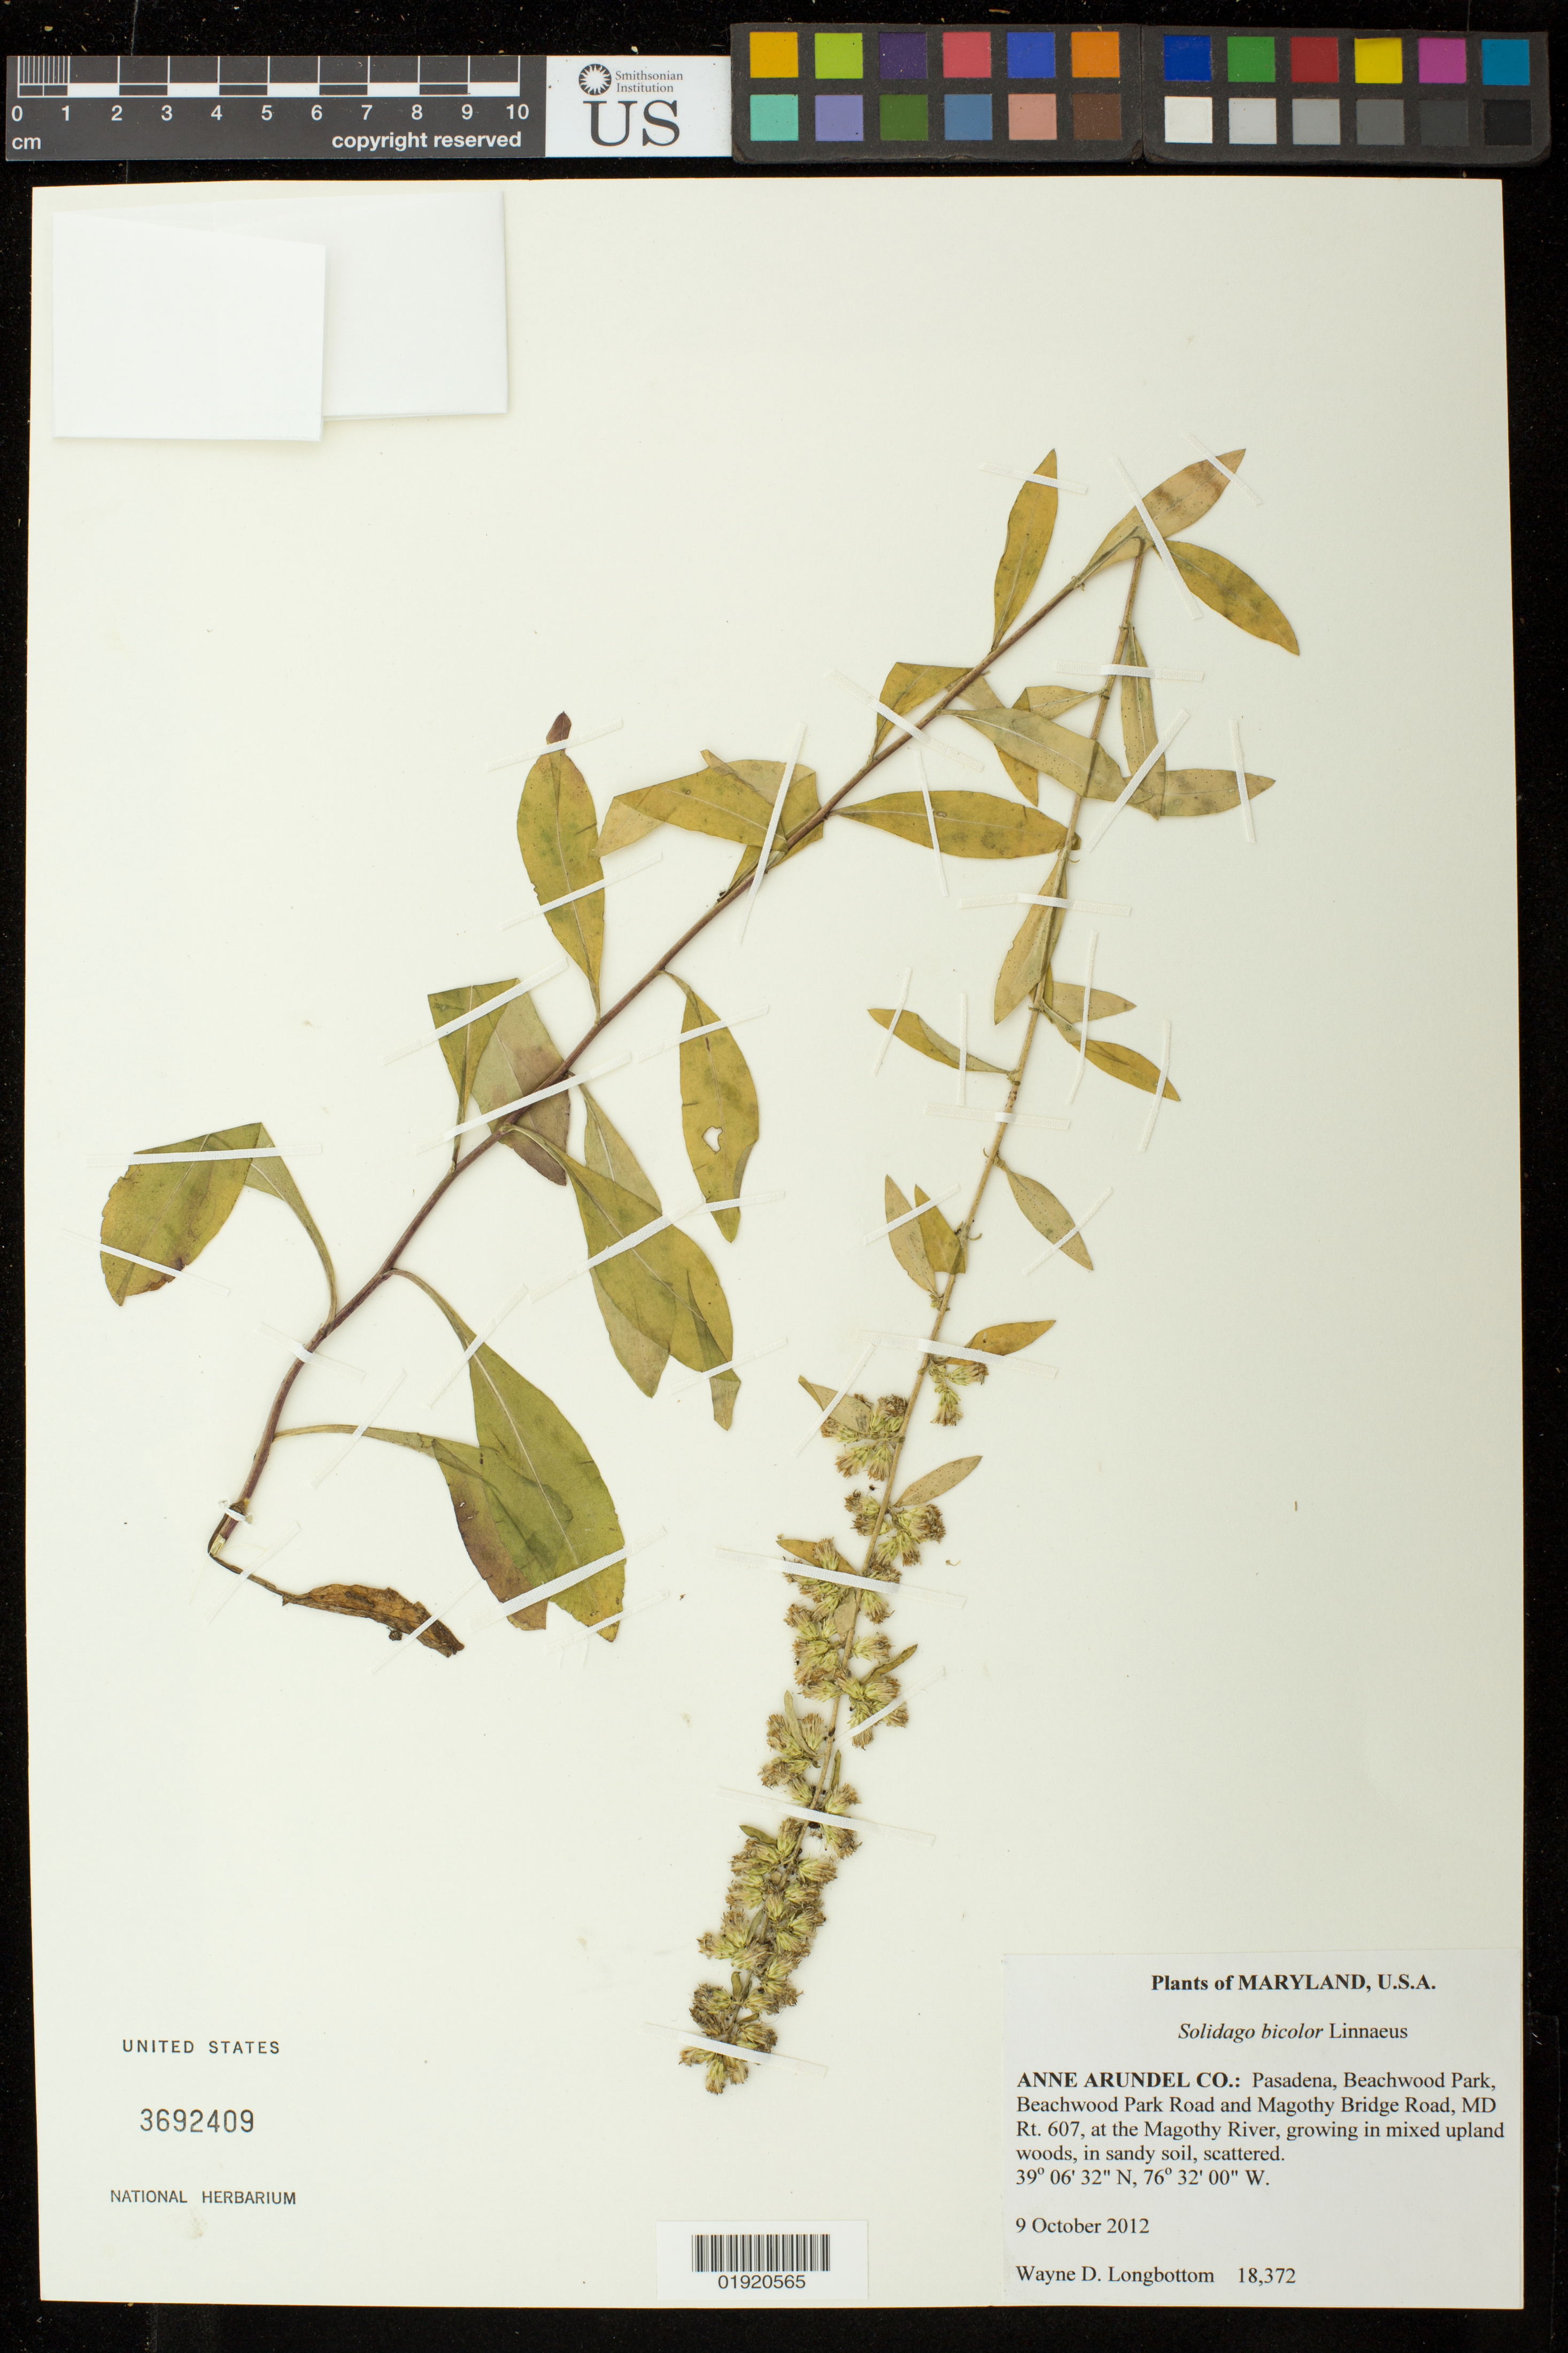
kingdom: Plantae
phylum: Tracheophyta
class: Magnoliopsida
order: Asterales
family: Asteraceae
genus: Solidago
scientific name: Solidago bicolor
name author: L.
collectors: W. D. Longbottom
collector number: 18372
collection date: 2012-10-09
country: United States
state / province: Maryland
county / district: Anne Arundel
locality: Anne Arundel Co.: Pasadena, Beachwood park, Beachwood Park Road and Magothy Bridge Road, MD Rt. 607.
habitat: Growing in mixed upland woods, in sandy soil, scattered.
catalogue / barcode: US 3692409